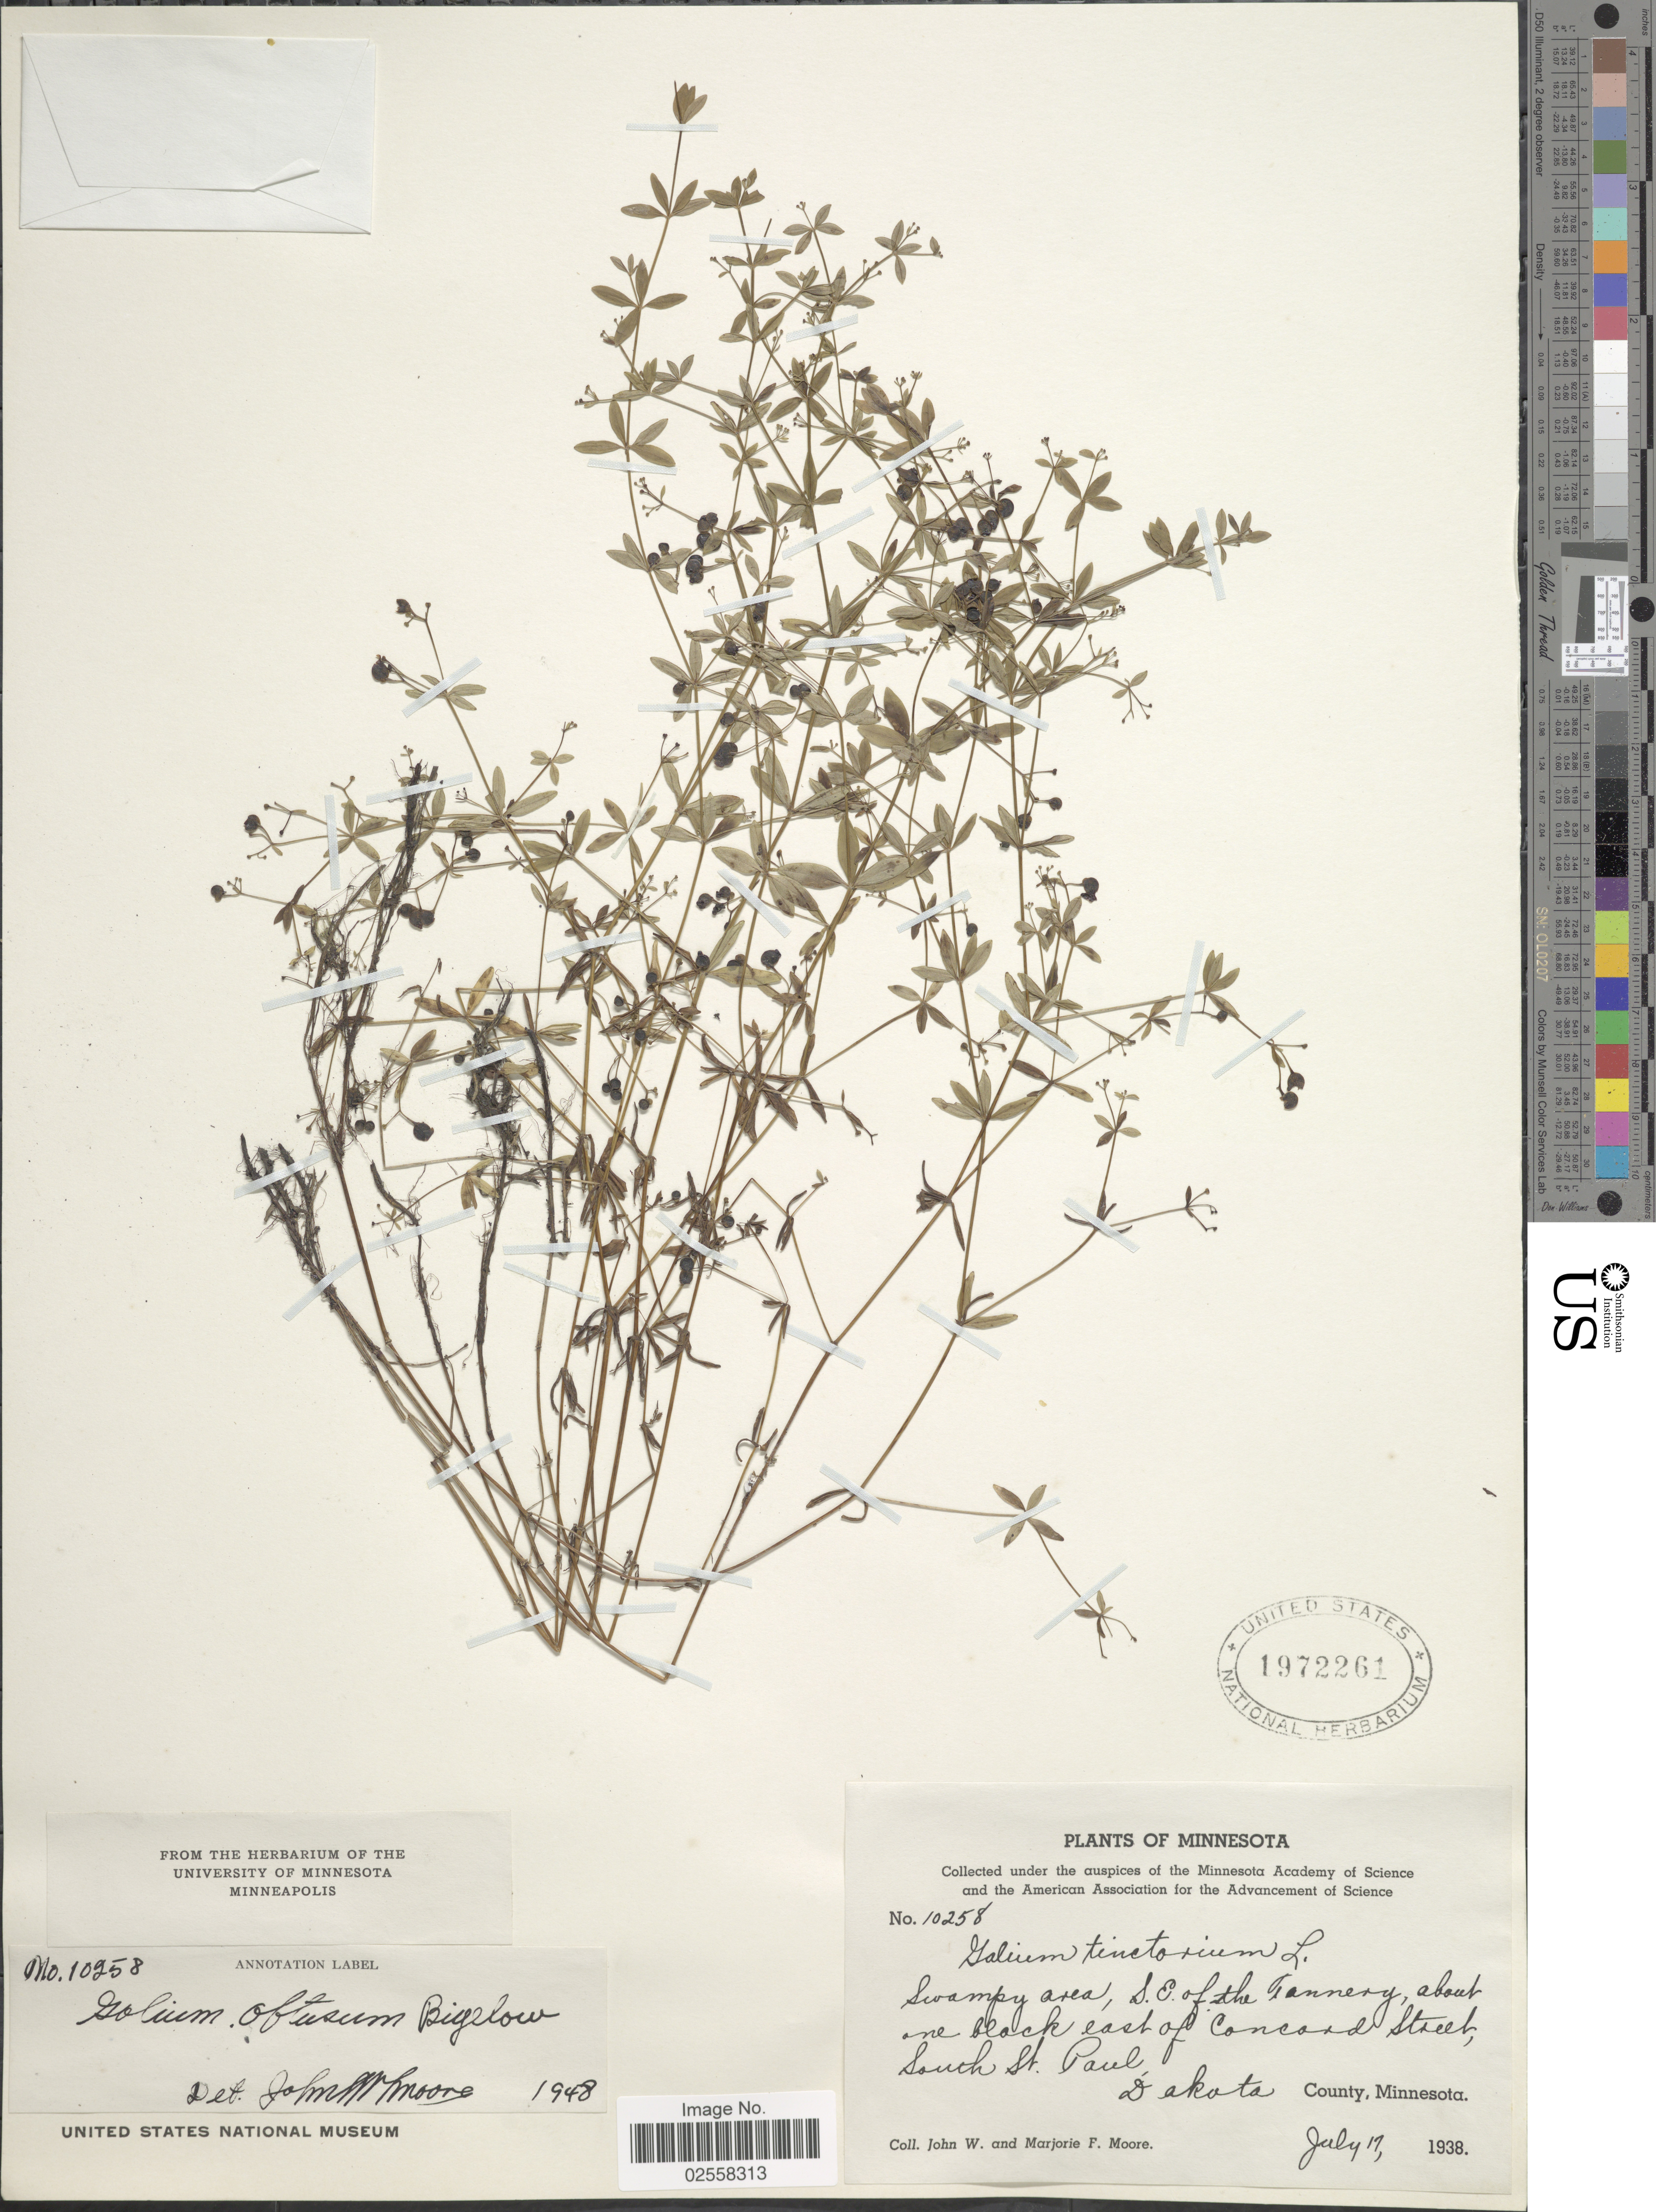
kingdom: Plantae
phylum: Tracheophyta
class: Magnoliopsida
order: Gentianales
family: Rubiaceae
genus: Galium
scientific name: Galium obtusum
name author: Bigelow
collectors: J. Moore & M. F. Moore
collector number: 10258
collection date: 1938-07-17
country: United States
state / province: Minnesota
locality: S.E. of the Tannery, about ne black east of Concord Street, south St. Paul, Dakota County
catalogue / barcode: US 1972261